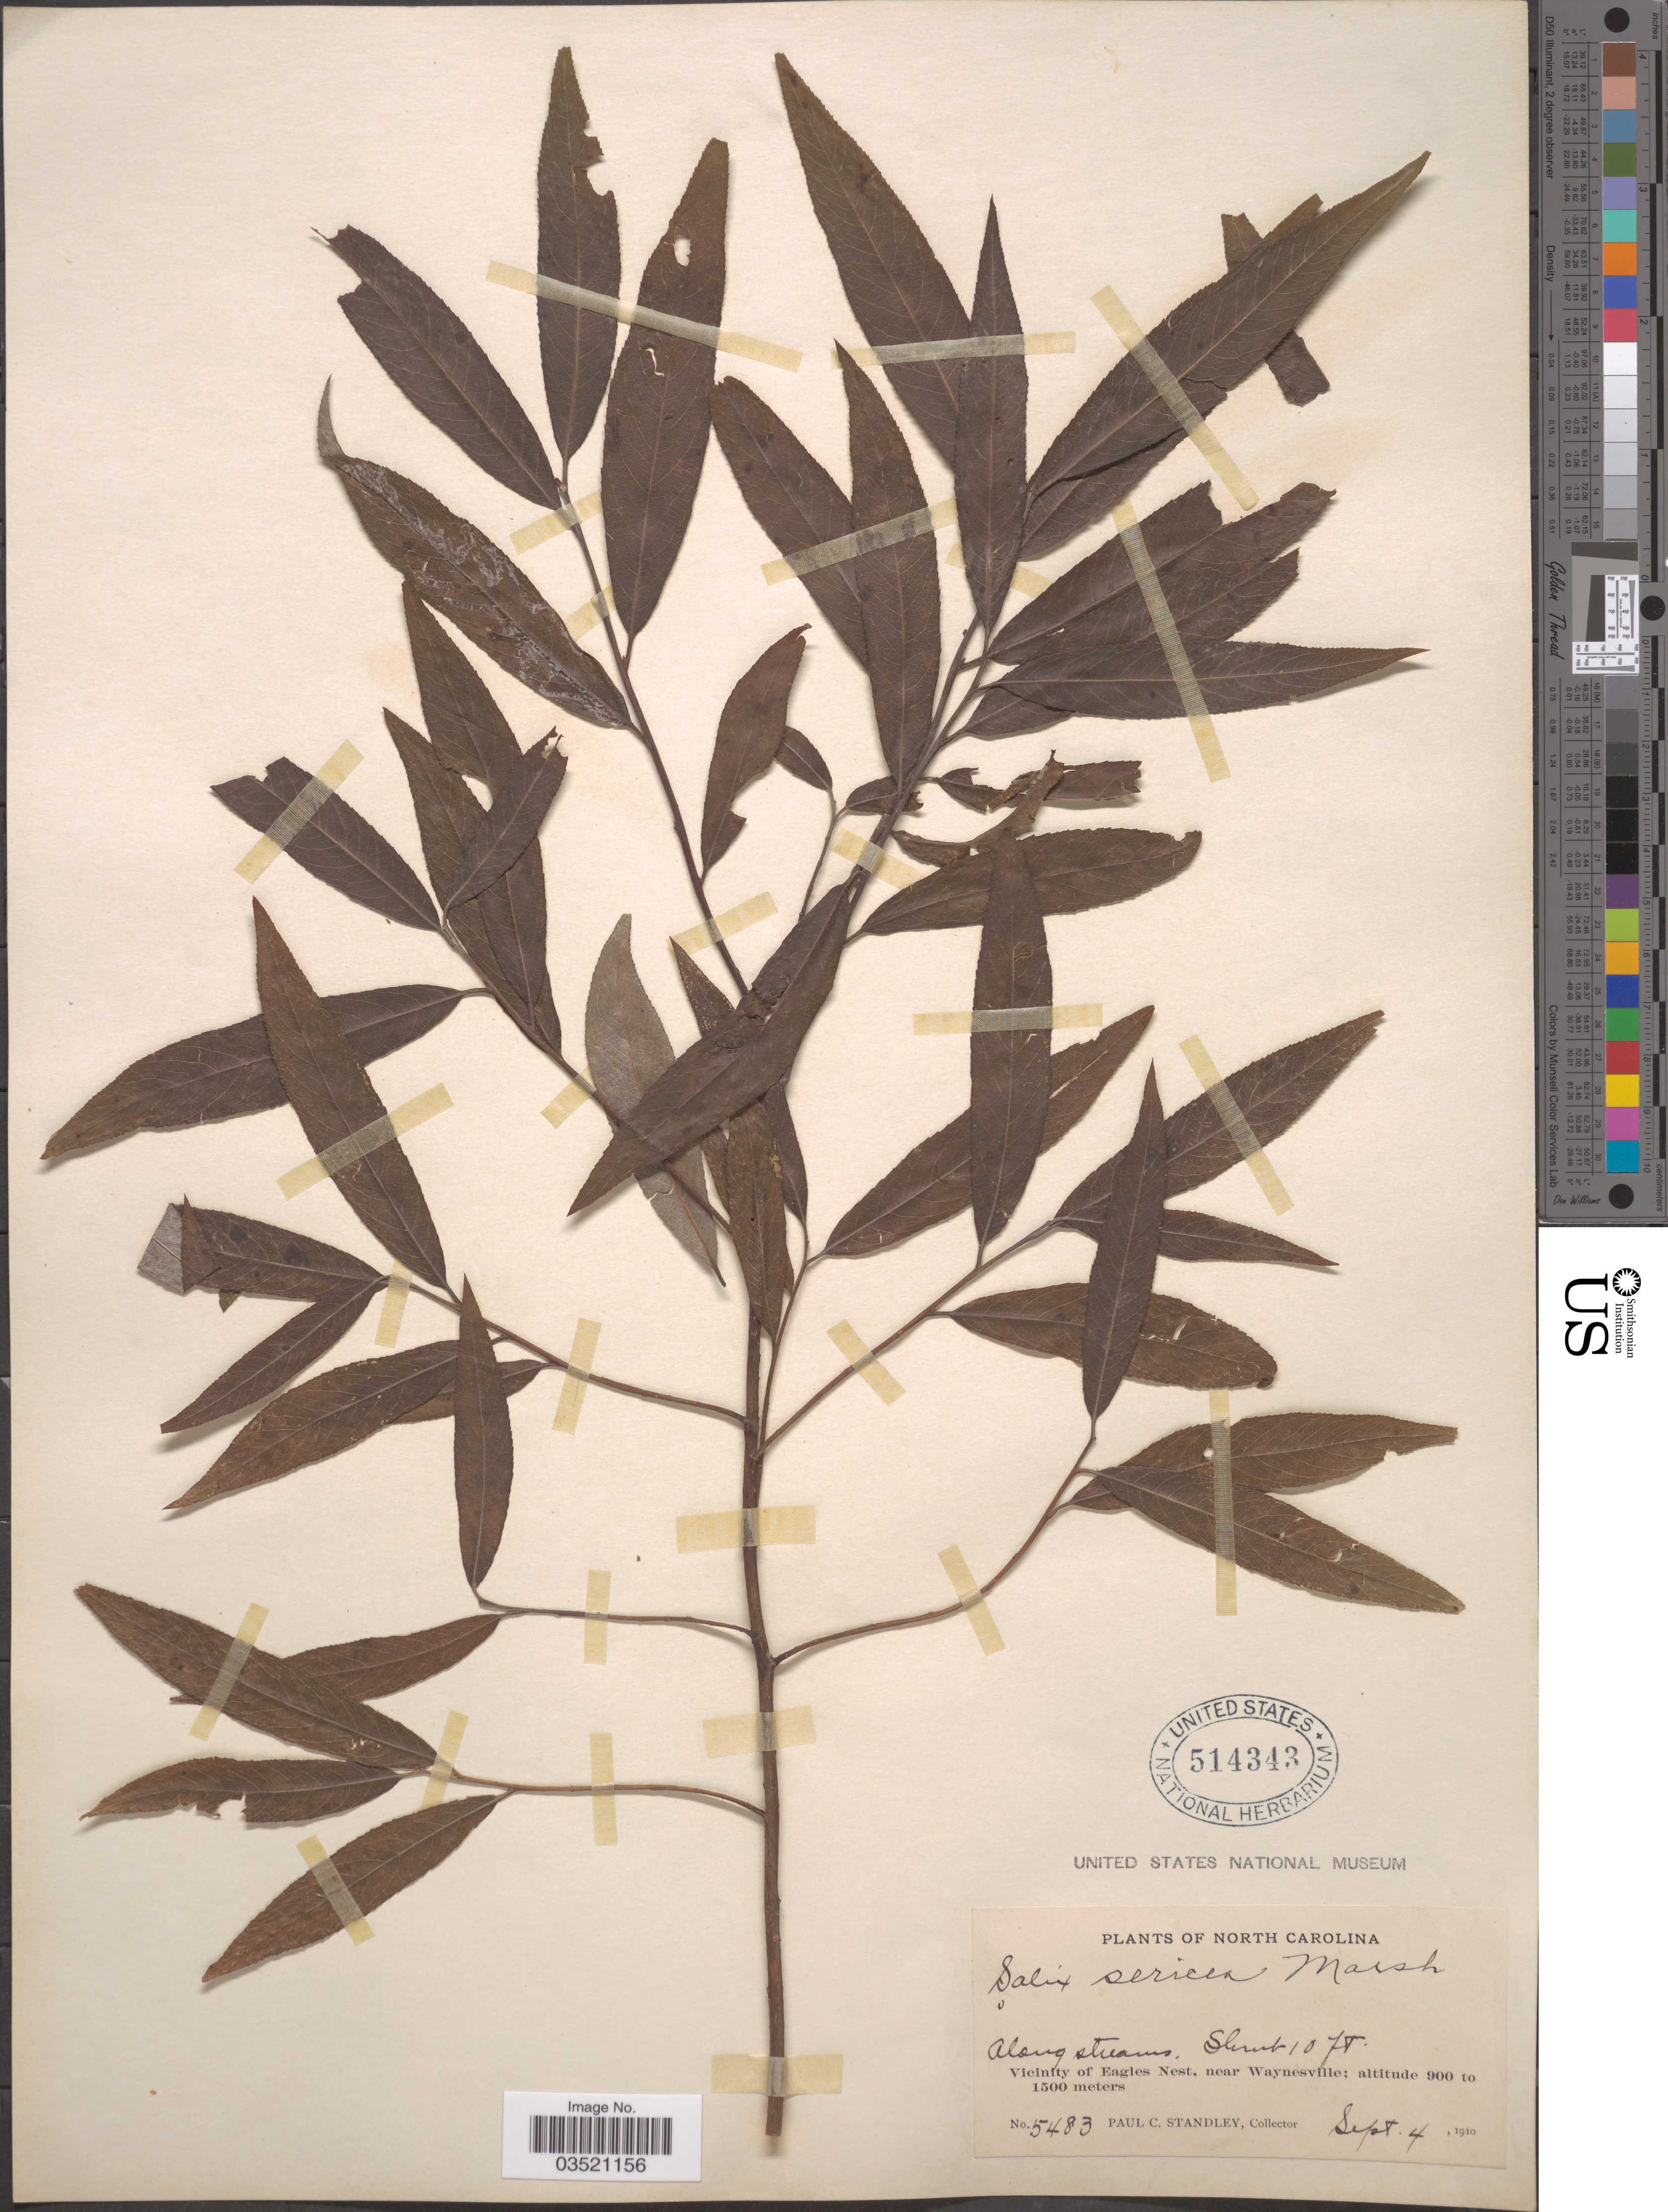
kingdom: Plantae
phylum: Tracheophyta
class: Magnoliopsida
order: Malpighiales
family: Salicaceae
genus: Salix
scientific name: Salix sericea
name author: Marshall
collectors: P. C. Standley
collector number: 5483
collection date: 1910-09-04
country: United States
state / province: North Carolina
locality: Along streams. Vicinity of Eagles Nest, near Waynesville.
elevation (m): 900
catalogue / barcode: US 514343